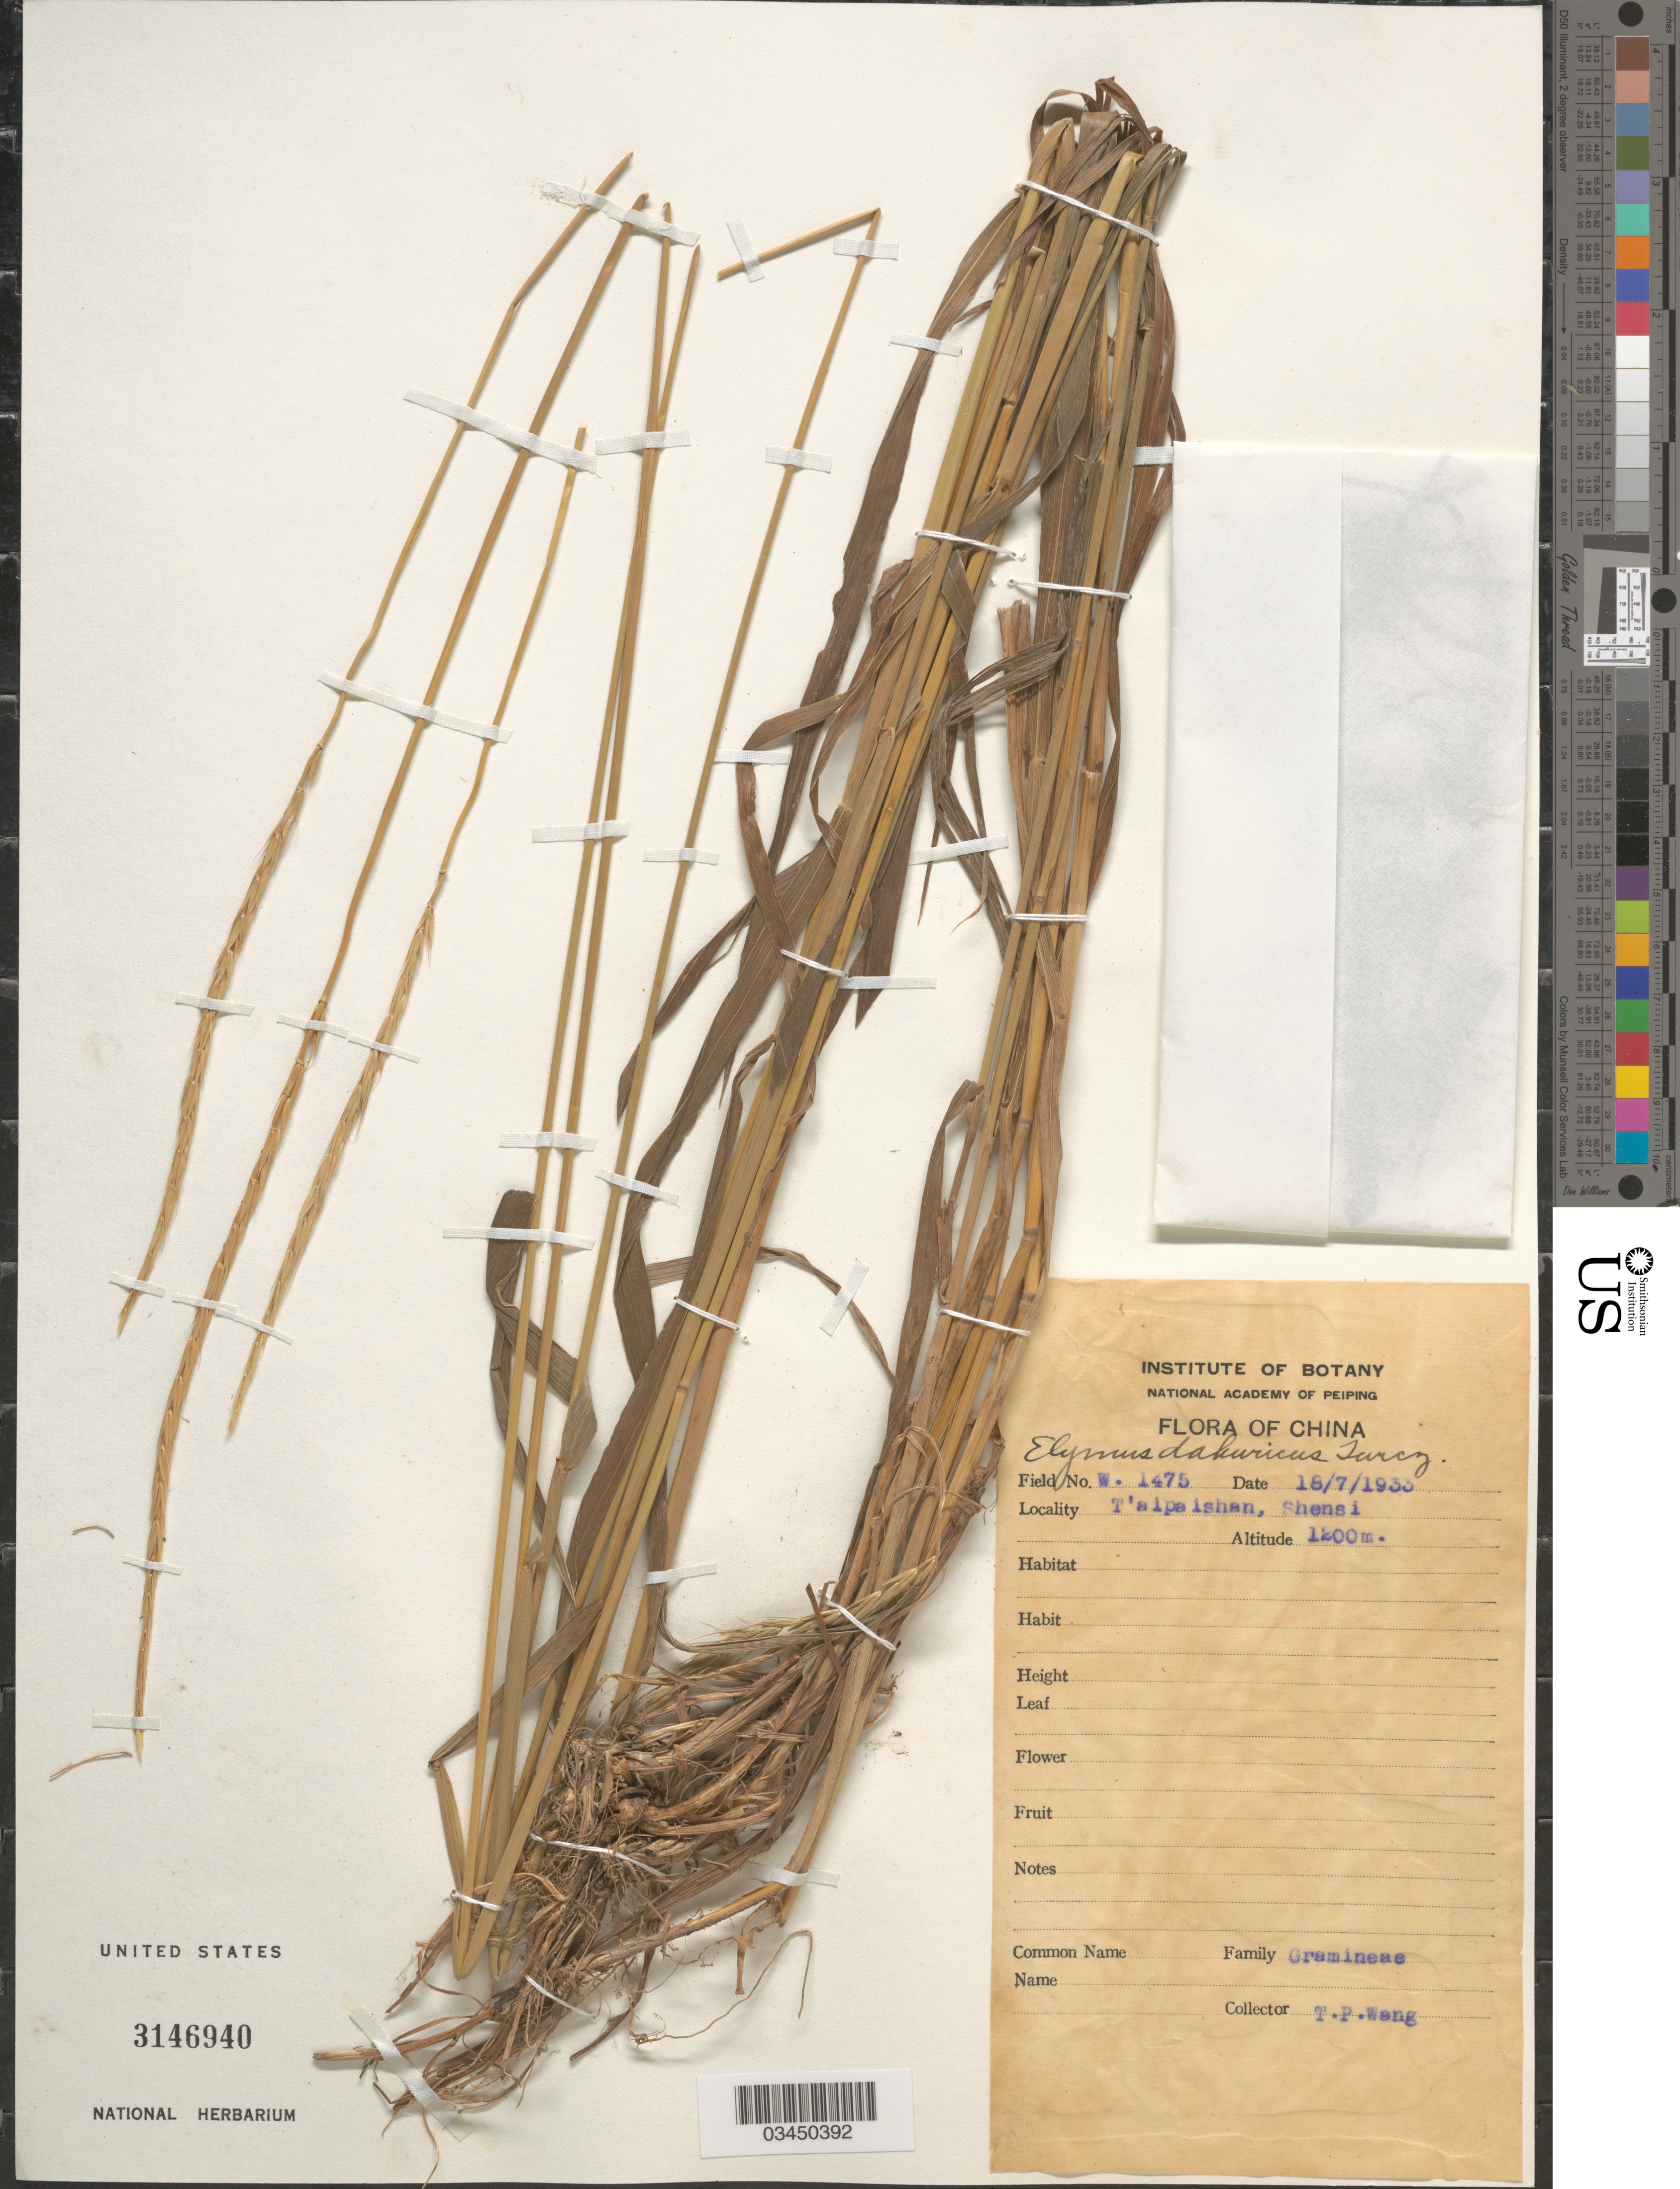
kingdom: Plantae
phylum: Tracheophyta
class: Liliopsida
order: Poales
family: Poaceae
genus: Elymus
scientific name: Elymus dahuricus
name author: Turcz. ex Griseb.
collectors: T. Wang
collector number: W.1475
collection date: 1933-07-18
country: China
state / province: Shaanxi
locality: T'aipaishan, Shensi.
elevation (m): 1200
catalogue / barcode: US 3146940